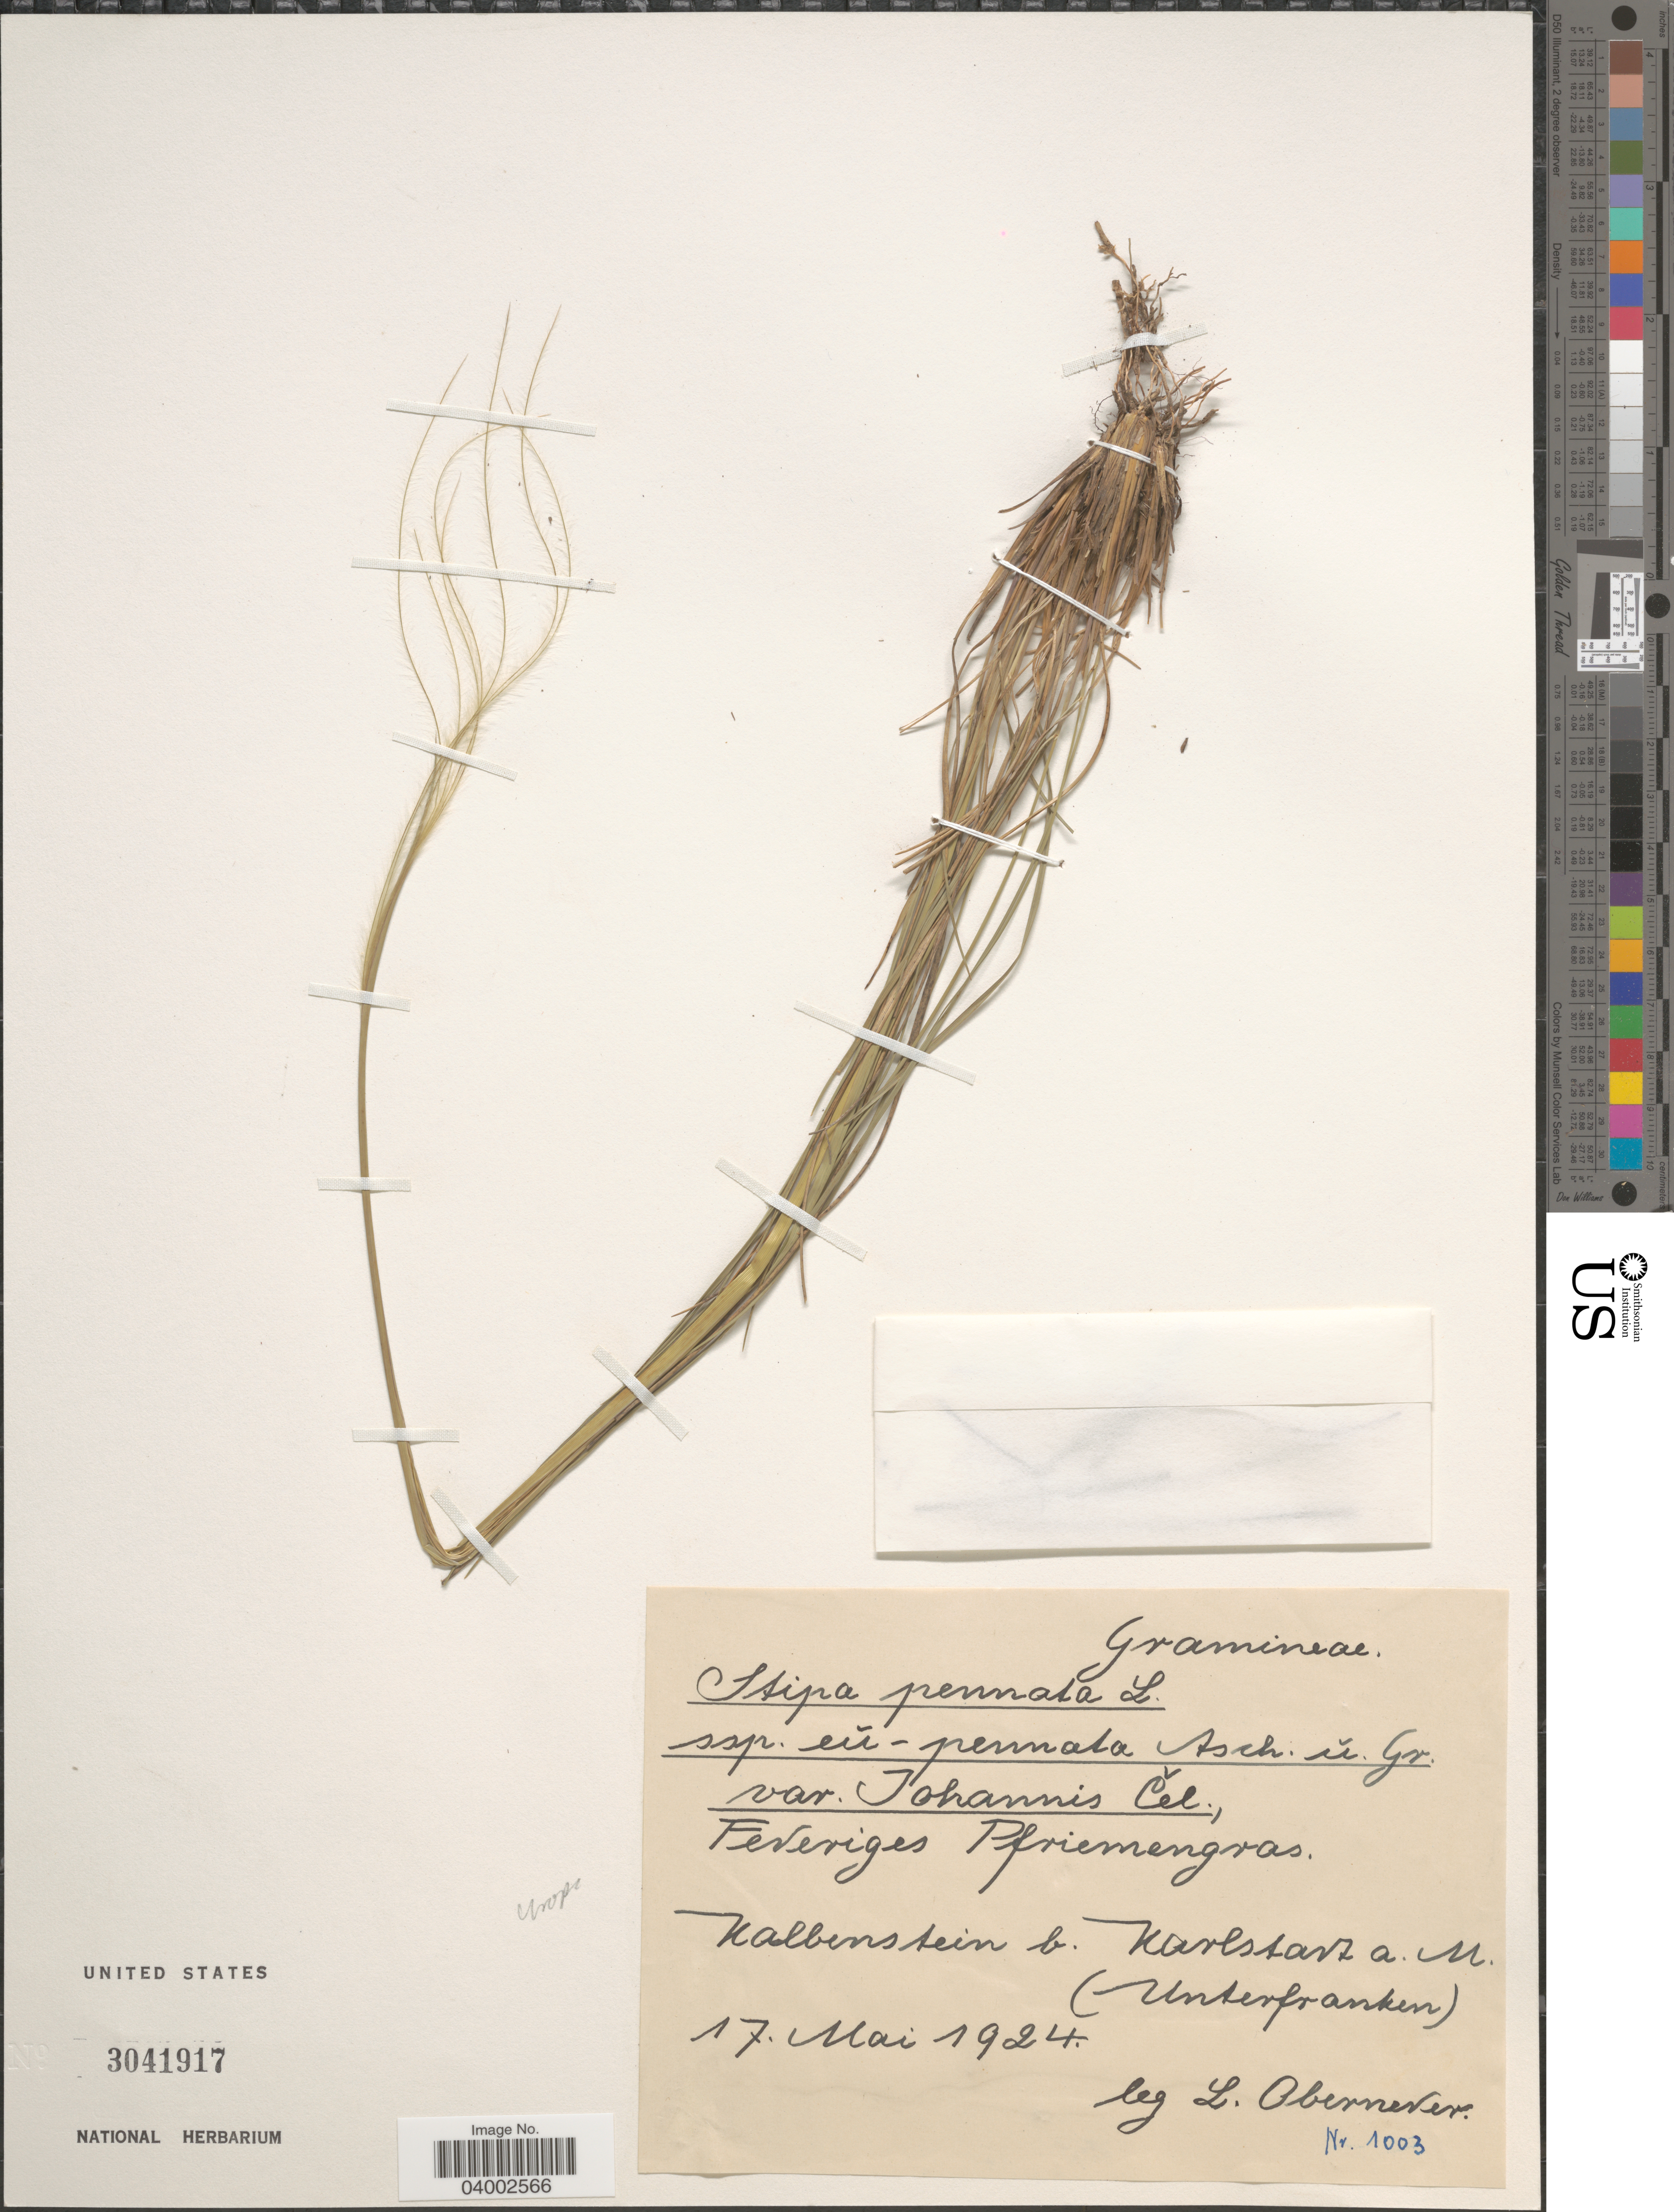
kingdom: Plantae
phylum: Tracheophyta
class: Liliopsida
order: Poales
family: Poaceae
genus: Stipa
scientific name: Stipa pennata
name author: L.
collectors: L. Oberneder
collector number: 1003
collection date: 1924-05-17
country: Germany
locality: Kalbenstein b. Karlstadt a U. (Unterfranken).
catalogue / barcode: US 3041917